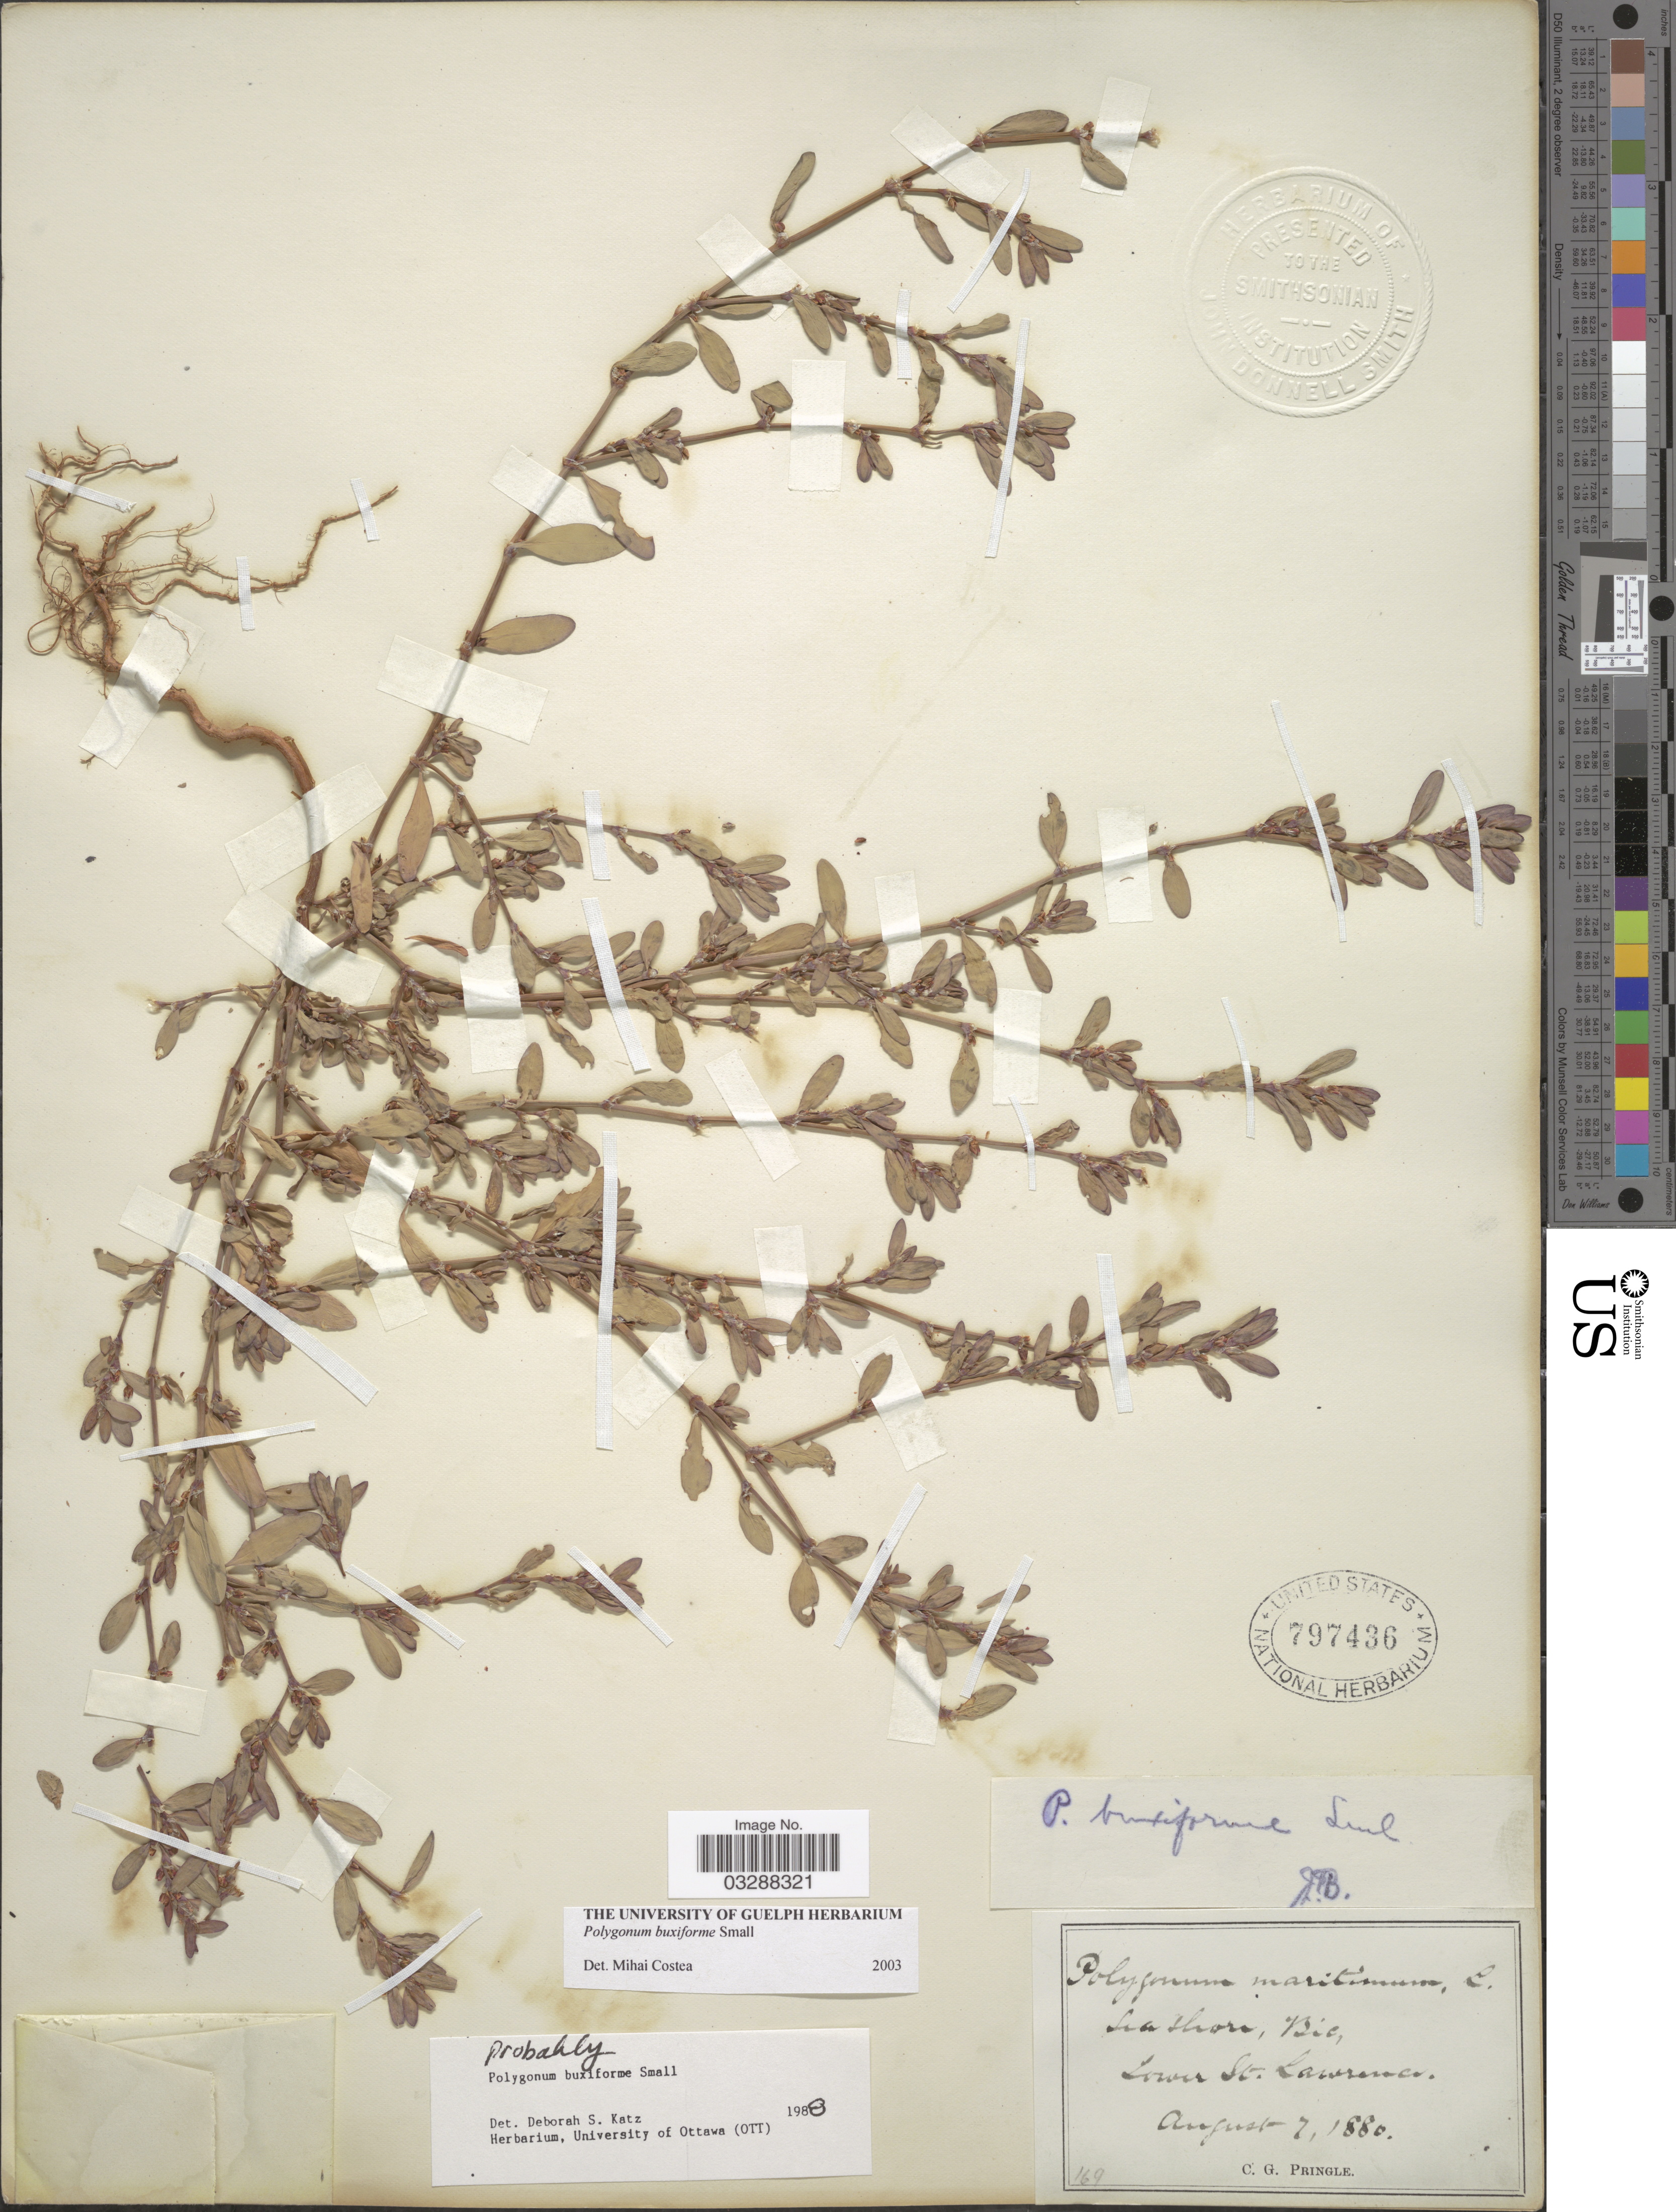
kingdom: Plantae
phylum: Tracheophyta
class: Magnoliopsida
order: Caryophyllales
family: Polygonaceae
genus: Polygonum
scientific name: Polygonum buxiforme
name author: Small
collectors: C. G. Pringle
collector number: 169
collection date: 1880-08-07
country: Canada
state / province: Quebec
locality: Sea shore, Bic, Lower St. Lawrence.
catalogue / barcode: US 797436